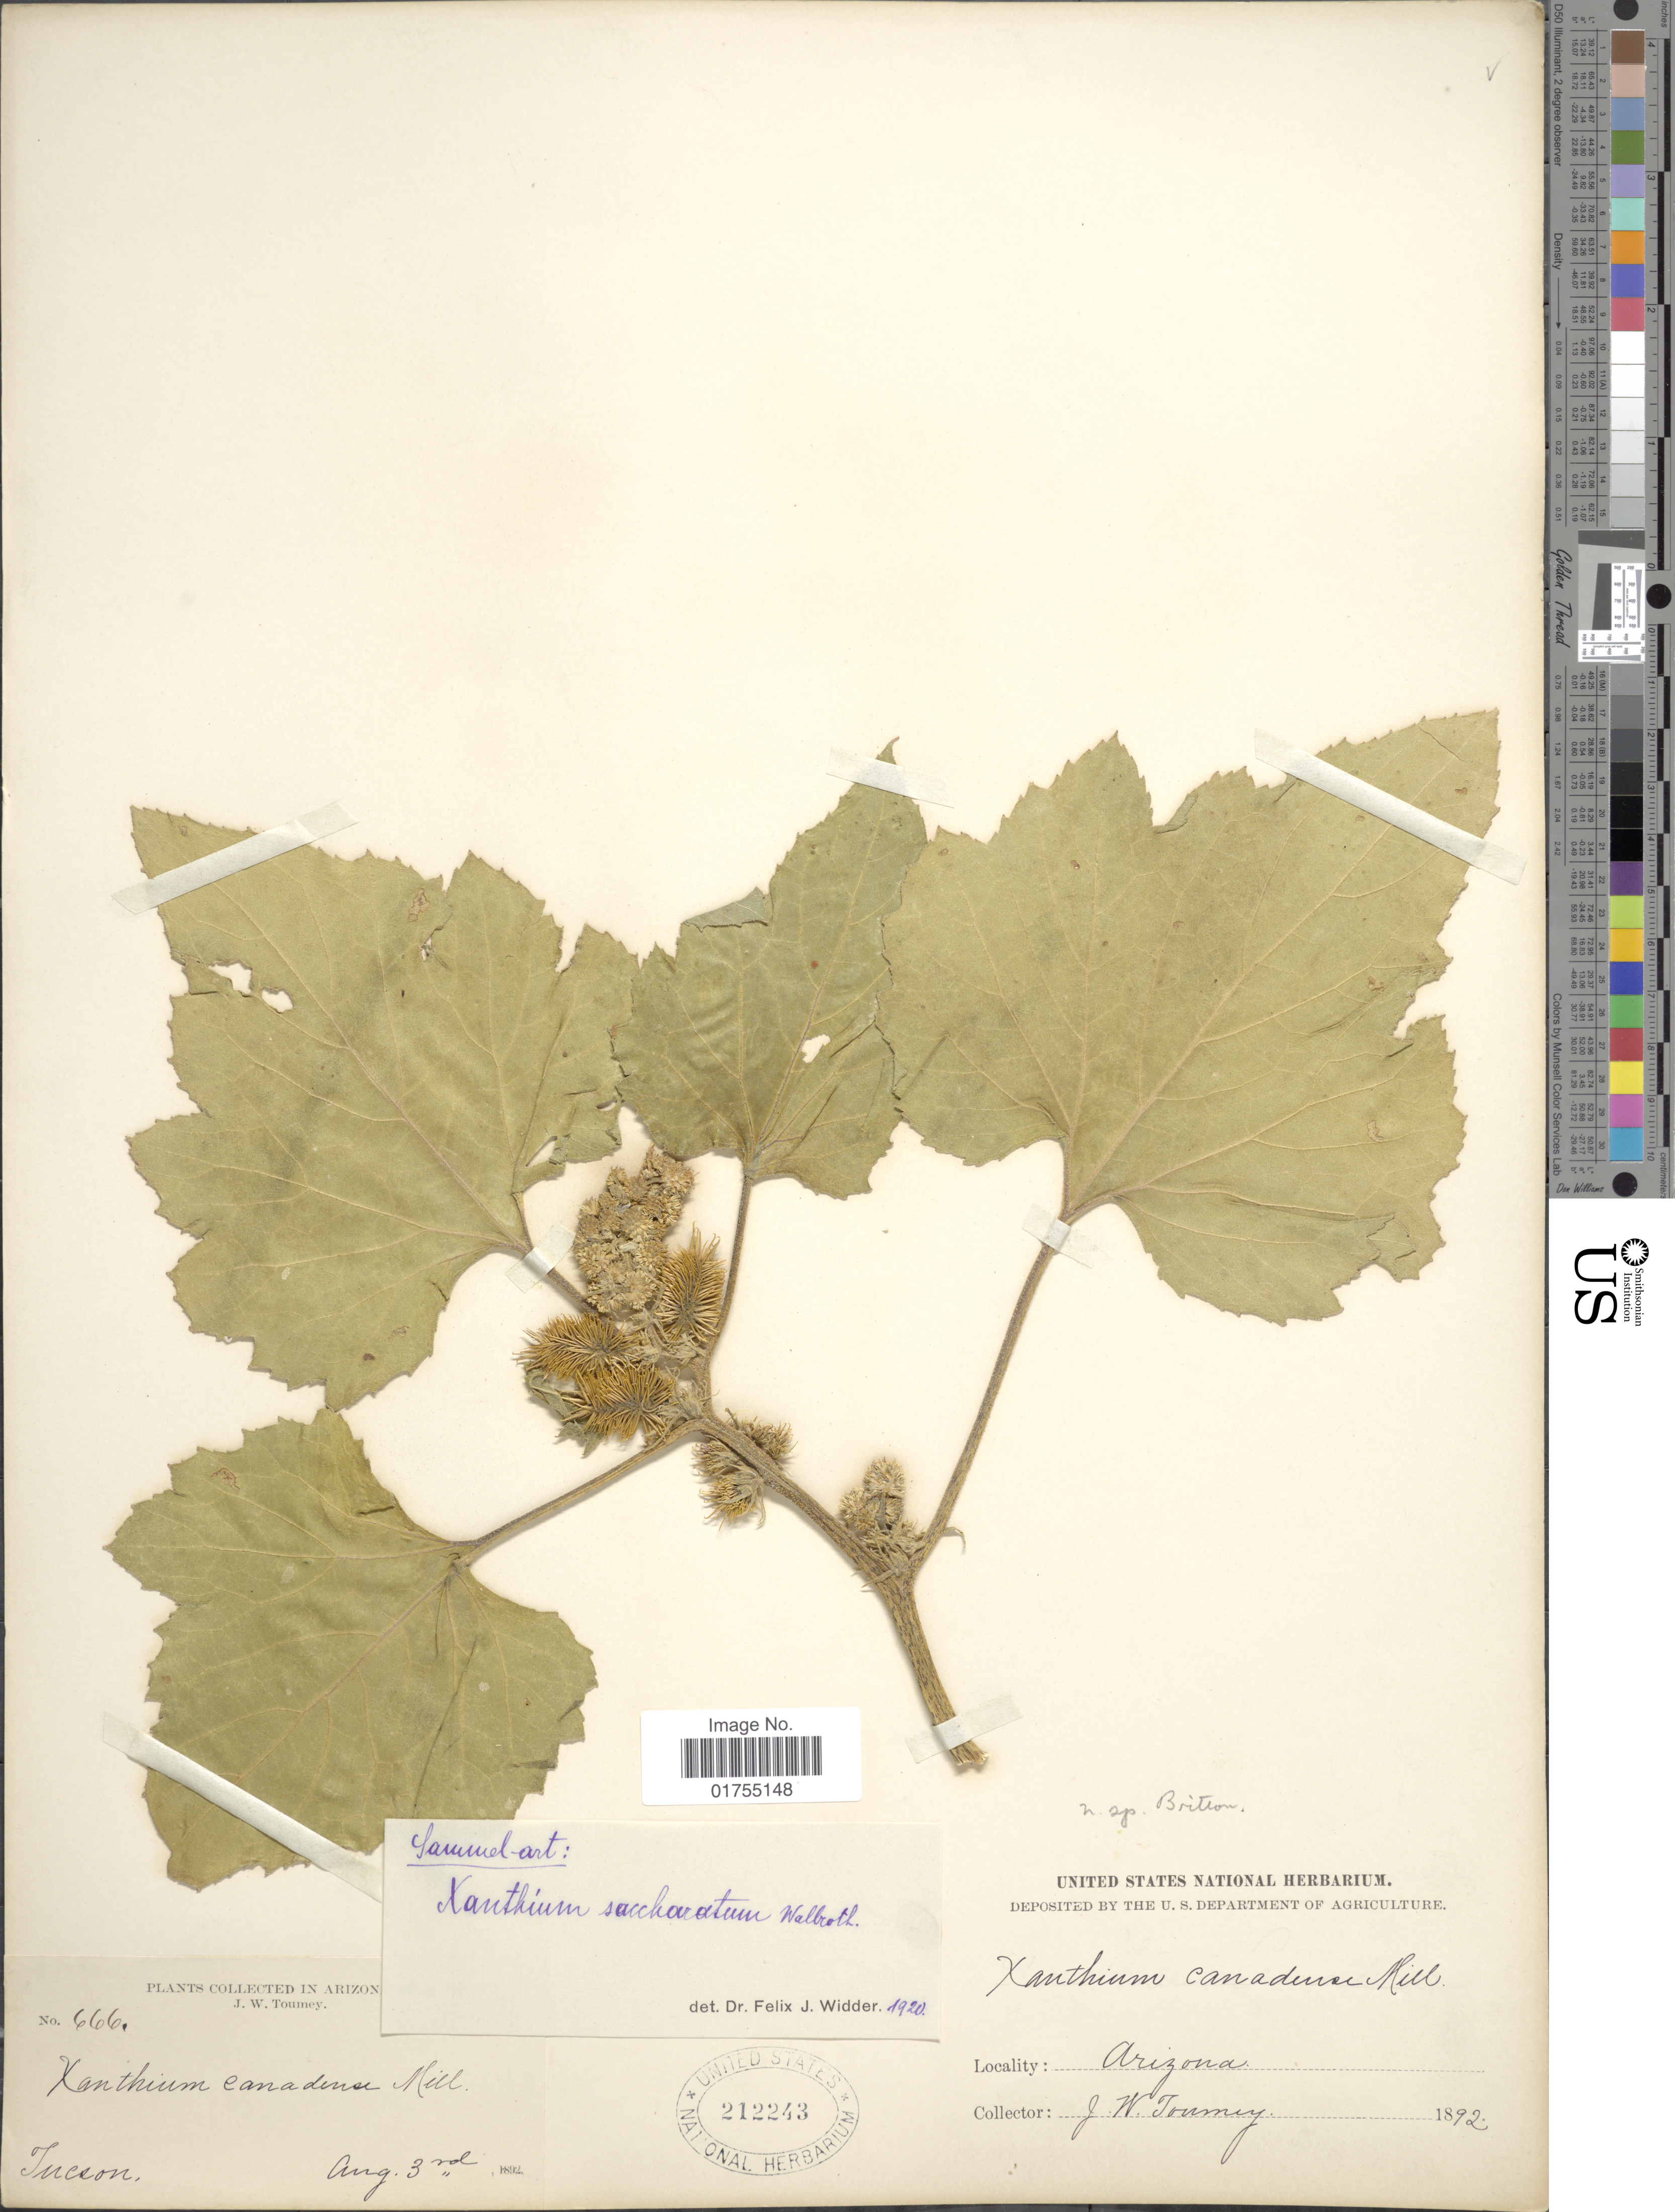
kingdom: Plantae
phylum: Tracheophyta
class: Magnoliopsida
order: Asterales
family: Asteraceae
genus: Xanthium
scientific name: Xanthium strumarium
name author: L.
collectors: J. W. Toumey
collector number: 666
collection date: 1892-08-03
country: United States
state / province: Arizona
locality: Tucson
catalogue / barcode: US 212243